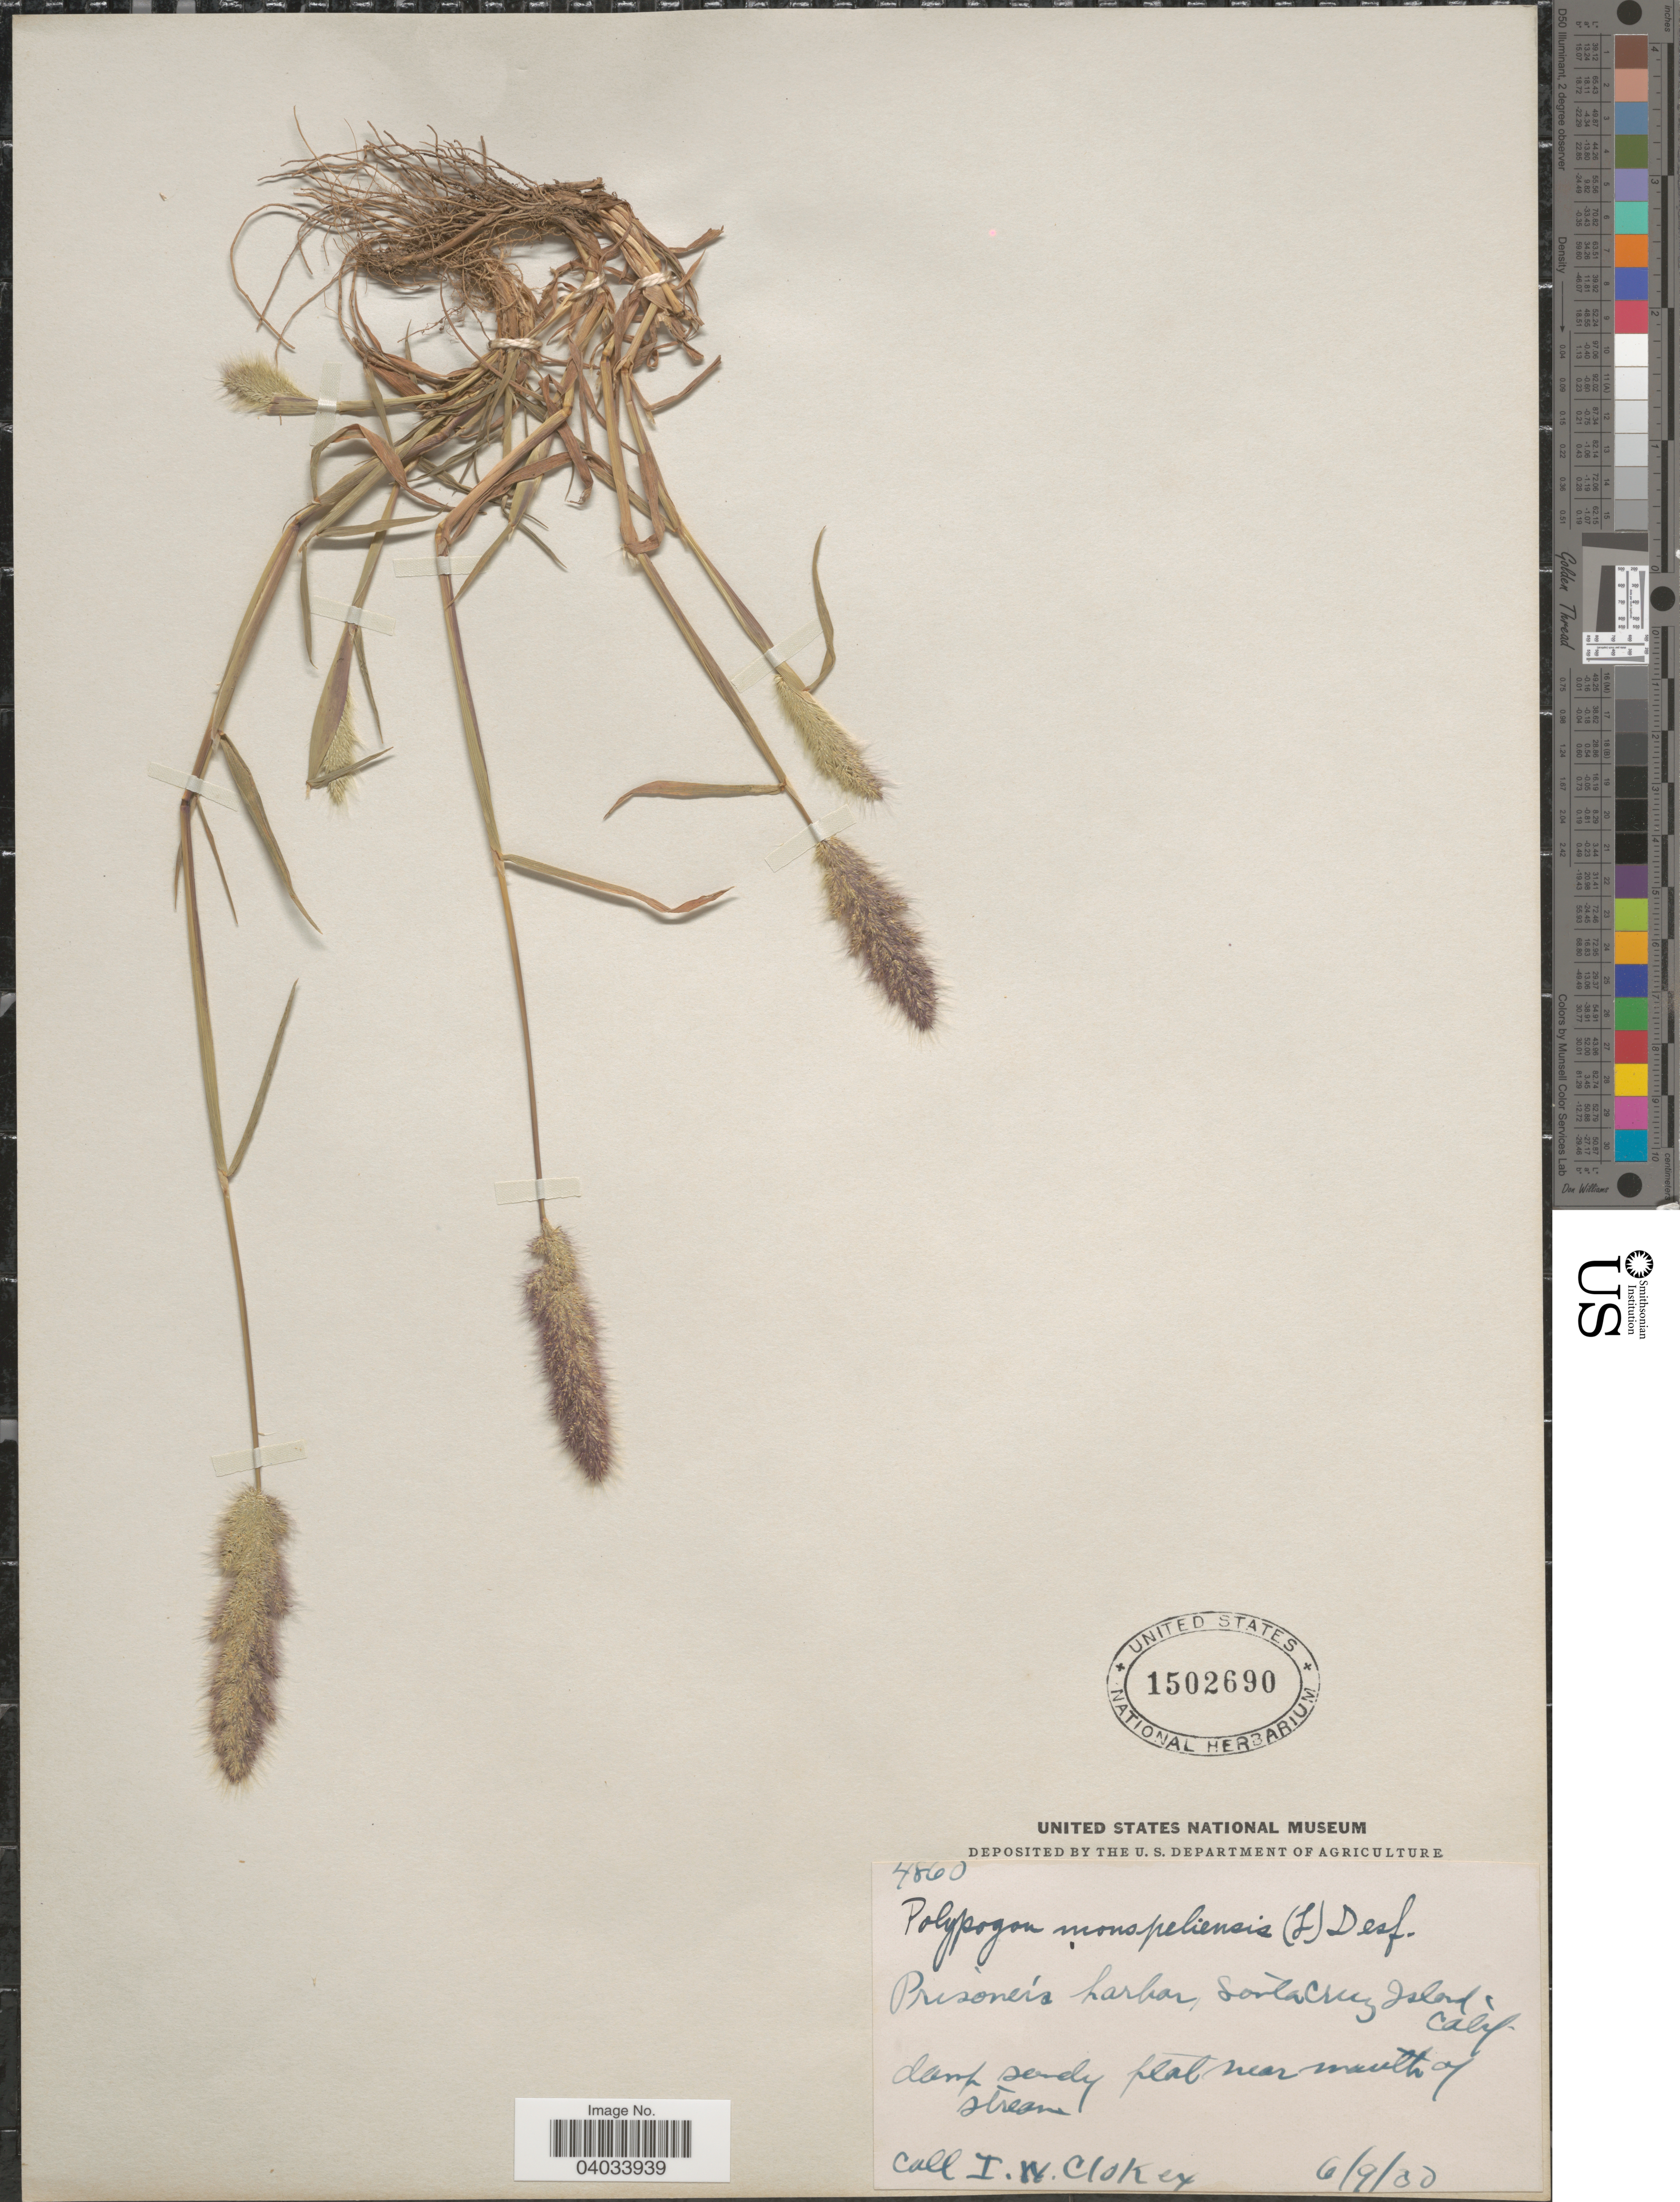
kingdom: Plantae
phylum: Tracheophyta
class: Liliopsida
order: Poales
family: Poaceae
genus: Polypogon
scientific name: Polypogon sp.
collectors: I. W. Clokey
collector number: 4860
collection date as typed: Transcribed d/m/y: 9/6/30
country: United States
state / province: California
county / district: Santa Barbara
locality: Prisoner's harbor, Santa Cruz Island.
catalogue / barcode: US 1502690